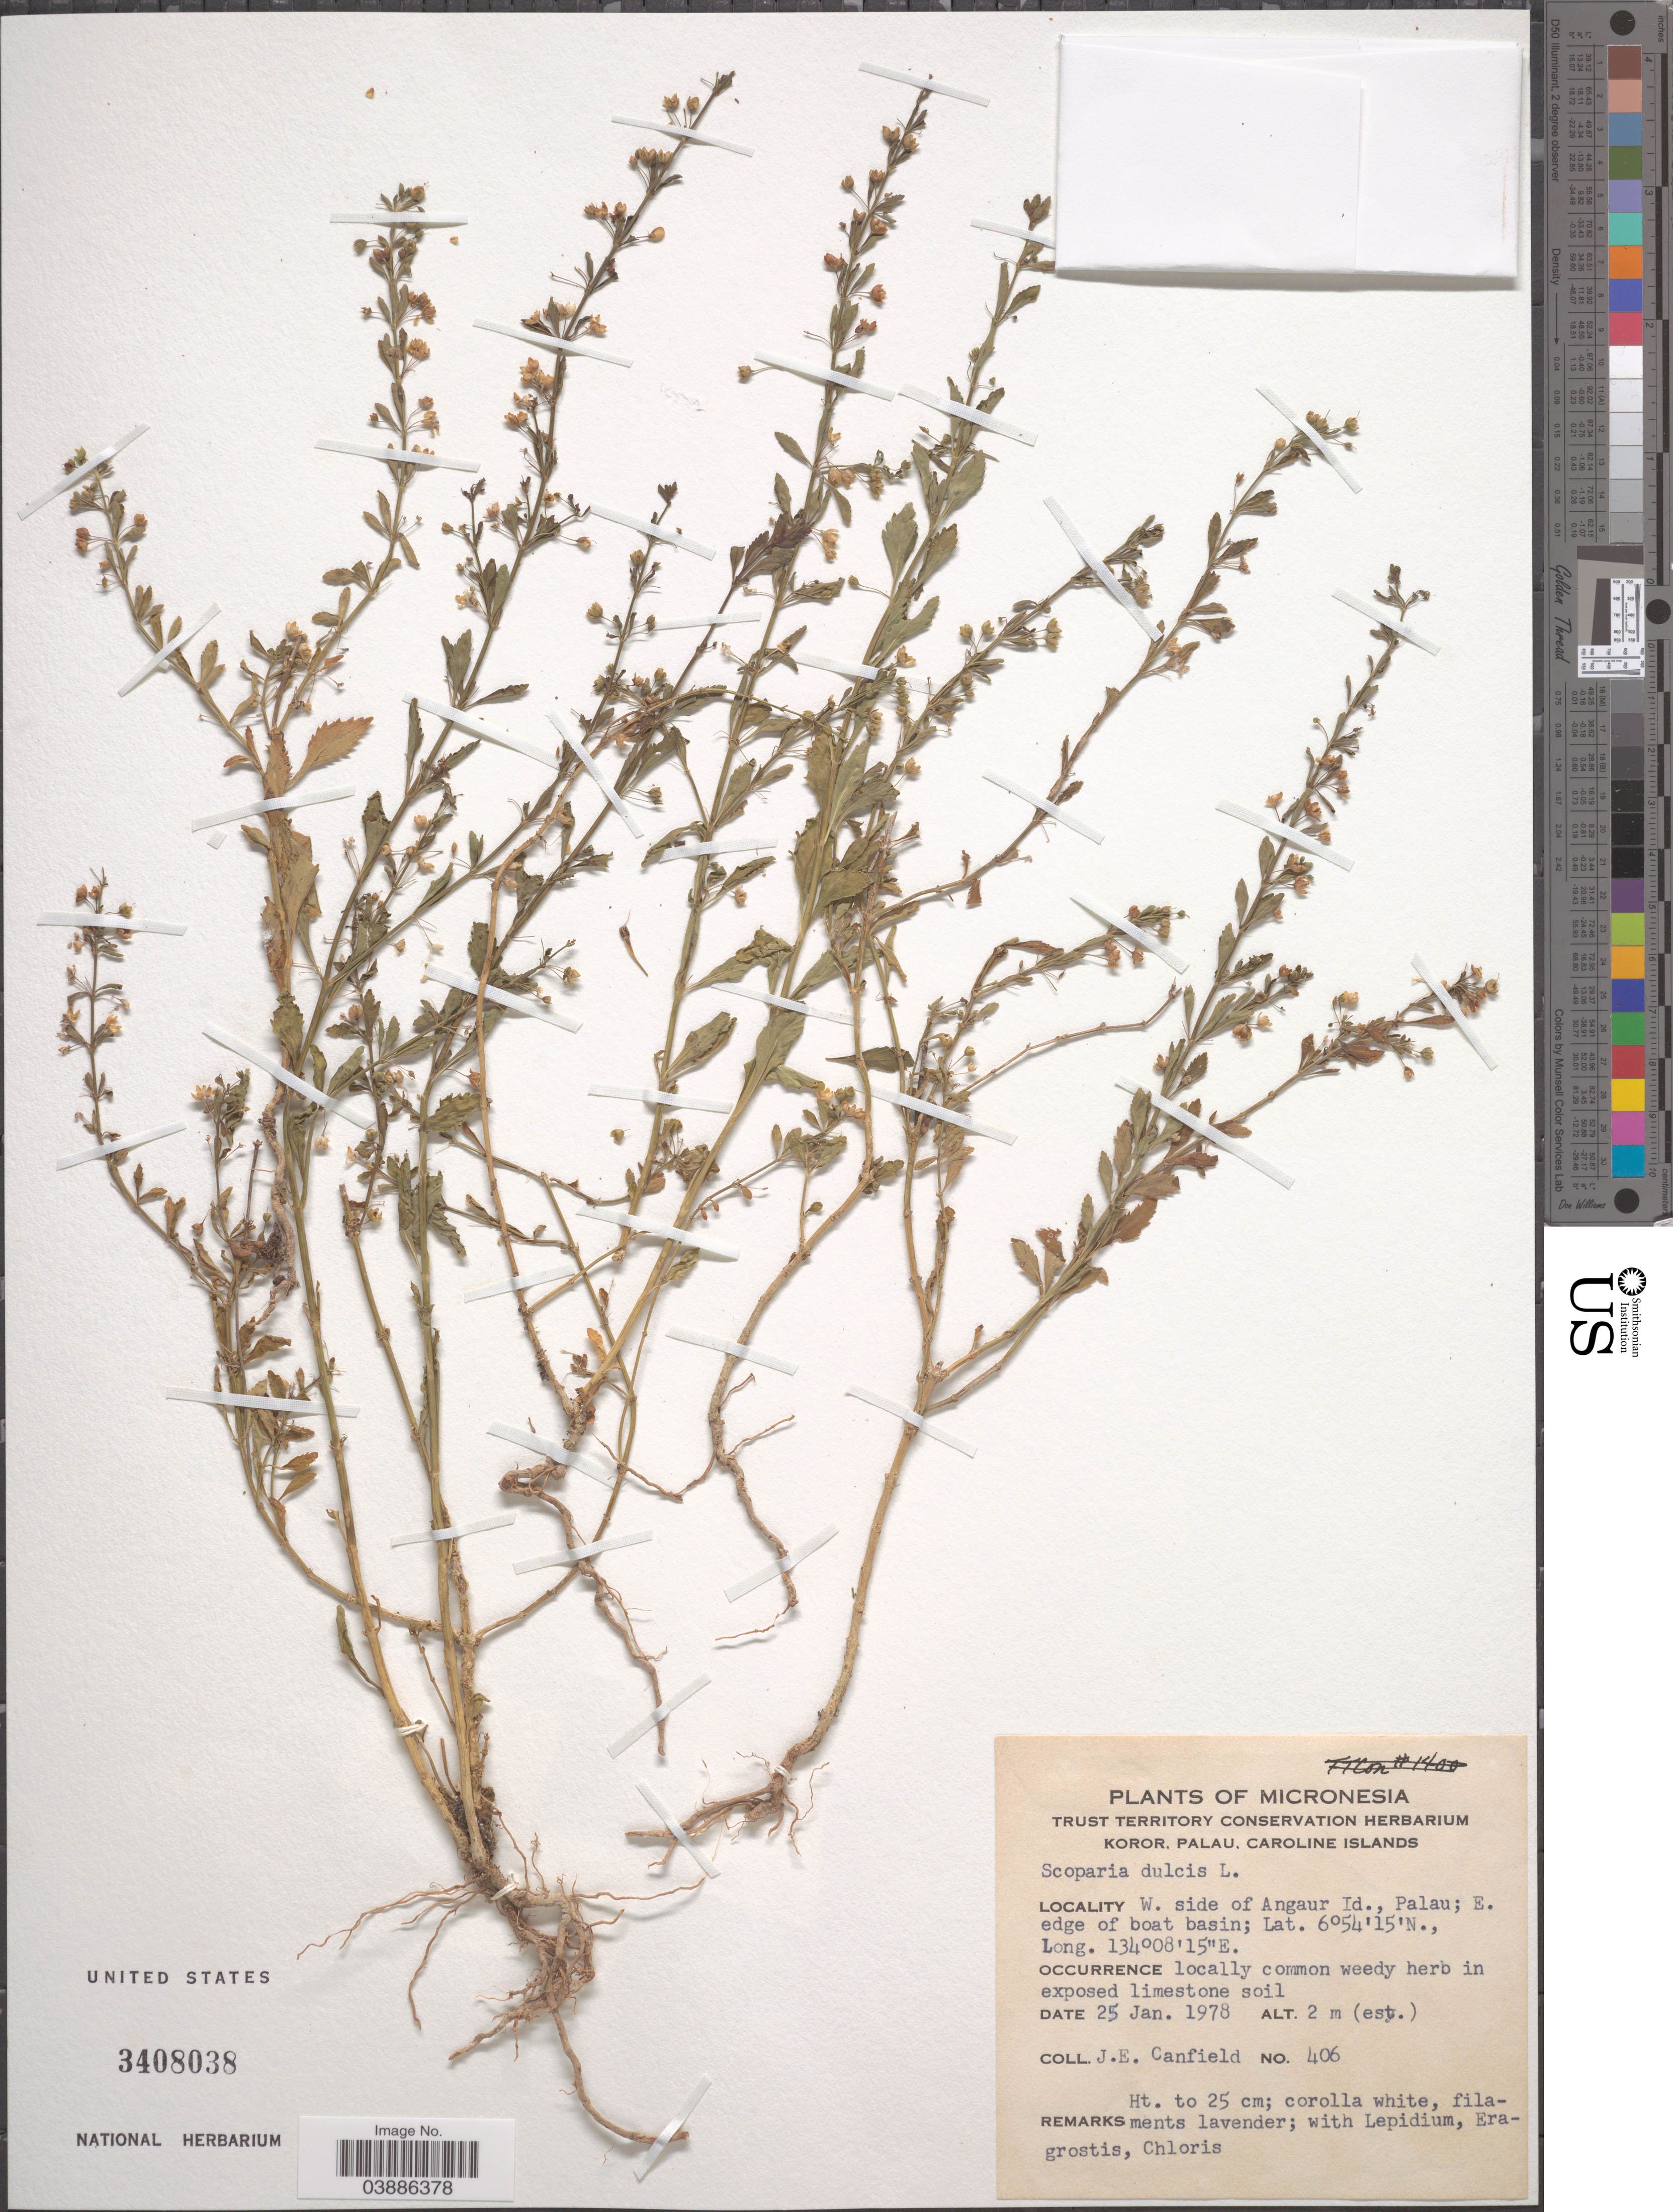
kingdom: Plantae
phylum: Tracheophyta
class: Magnoliopsida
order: Lamiales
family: Plantaginaceae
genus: Scoparia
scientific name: Scoparia dulcis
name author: L.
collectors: J. E. Canfield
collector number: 406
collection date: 1978-01-25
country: Palau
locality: Micronesia. Koror, Palau, Caroline Islands. W. side of Angaur Id., Palau; E. edge of boat basin.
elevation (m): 2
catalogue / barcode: US 3408038